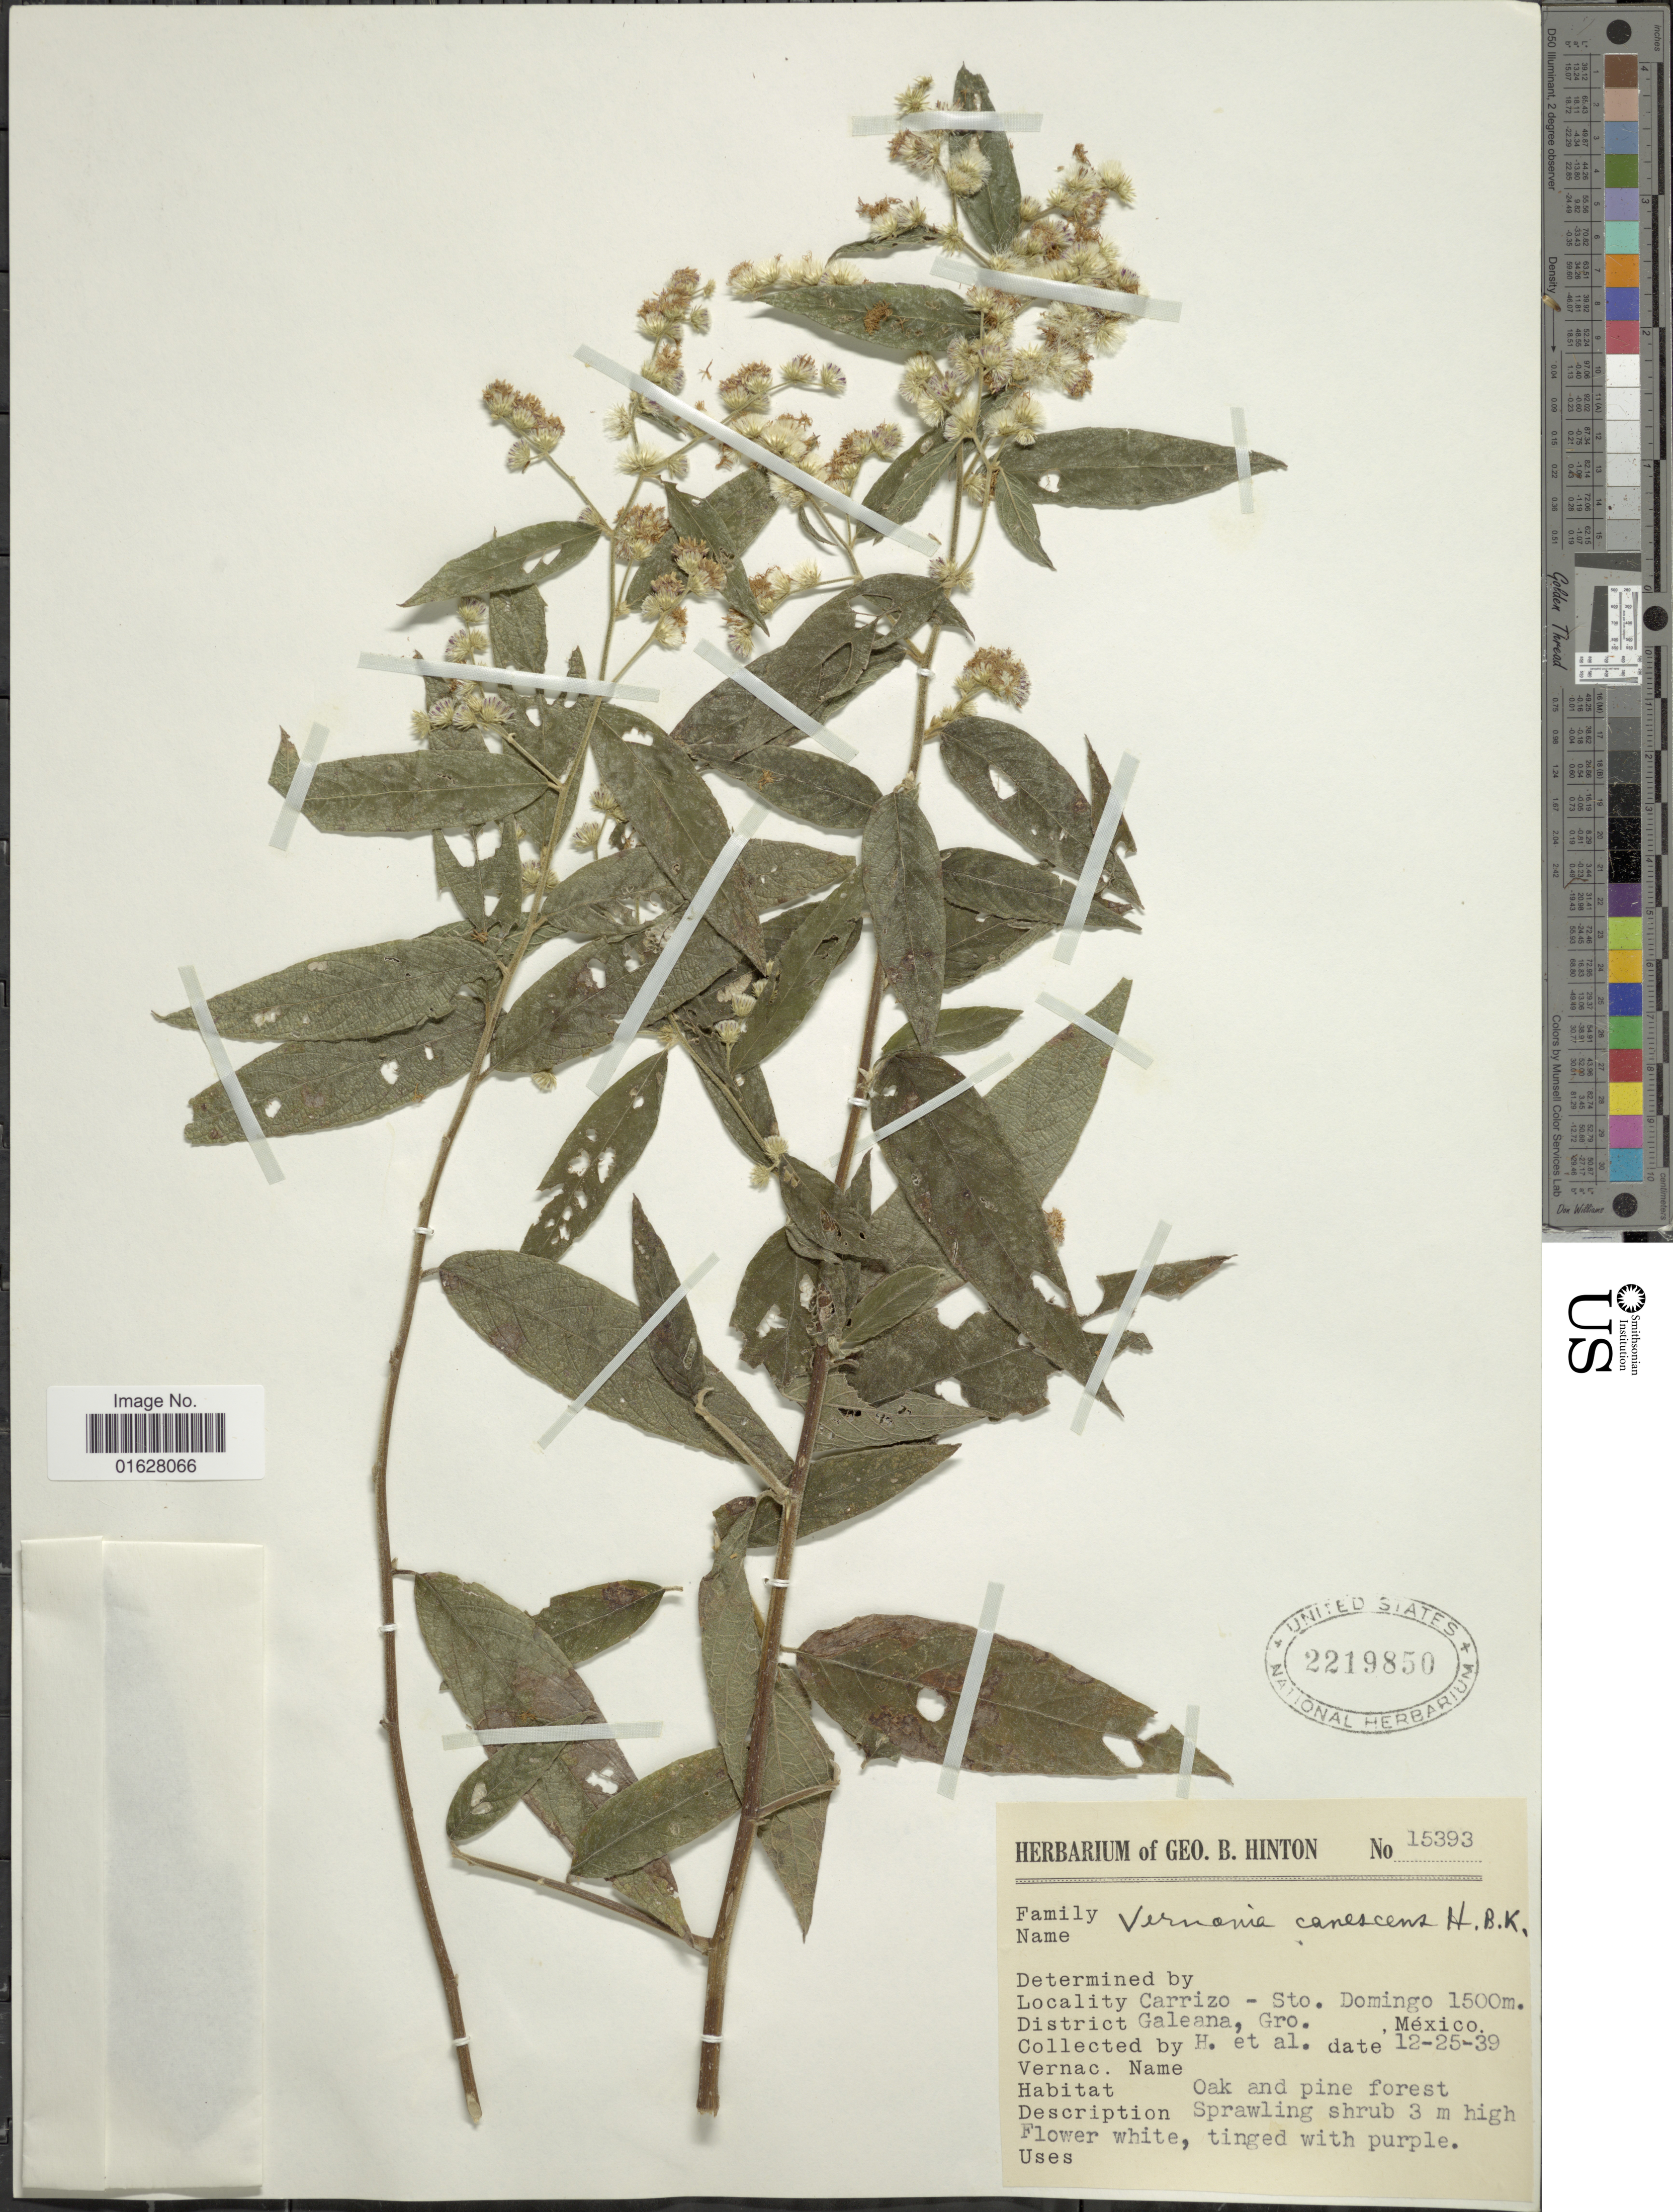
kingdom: Plantae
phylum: Tracheophyta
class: Magnoliopsida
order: Asterales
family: Asteraceae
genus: Lepidaploa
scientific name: Lepidaploa canescens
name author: (Kunth) H. Rob.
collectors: G. B. Hinton & et al.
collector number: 15393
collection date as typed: Transcribed d/m/y: 25/12/39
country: Mexico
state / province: Guerrero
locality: Carriza-Sto. Domingo, District Galeana, Gro.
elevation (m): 1500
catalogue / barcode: US 2219850